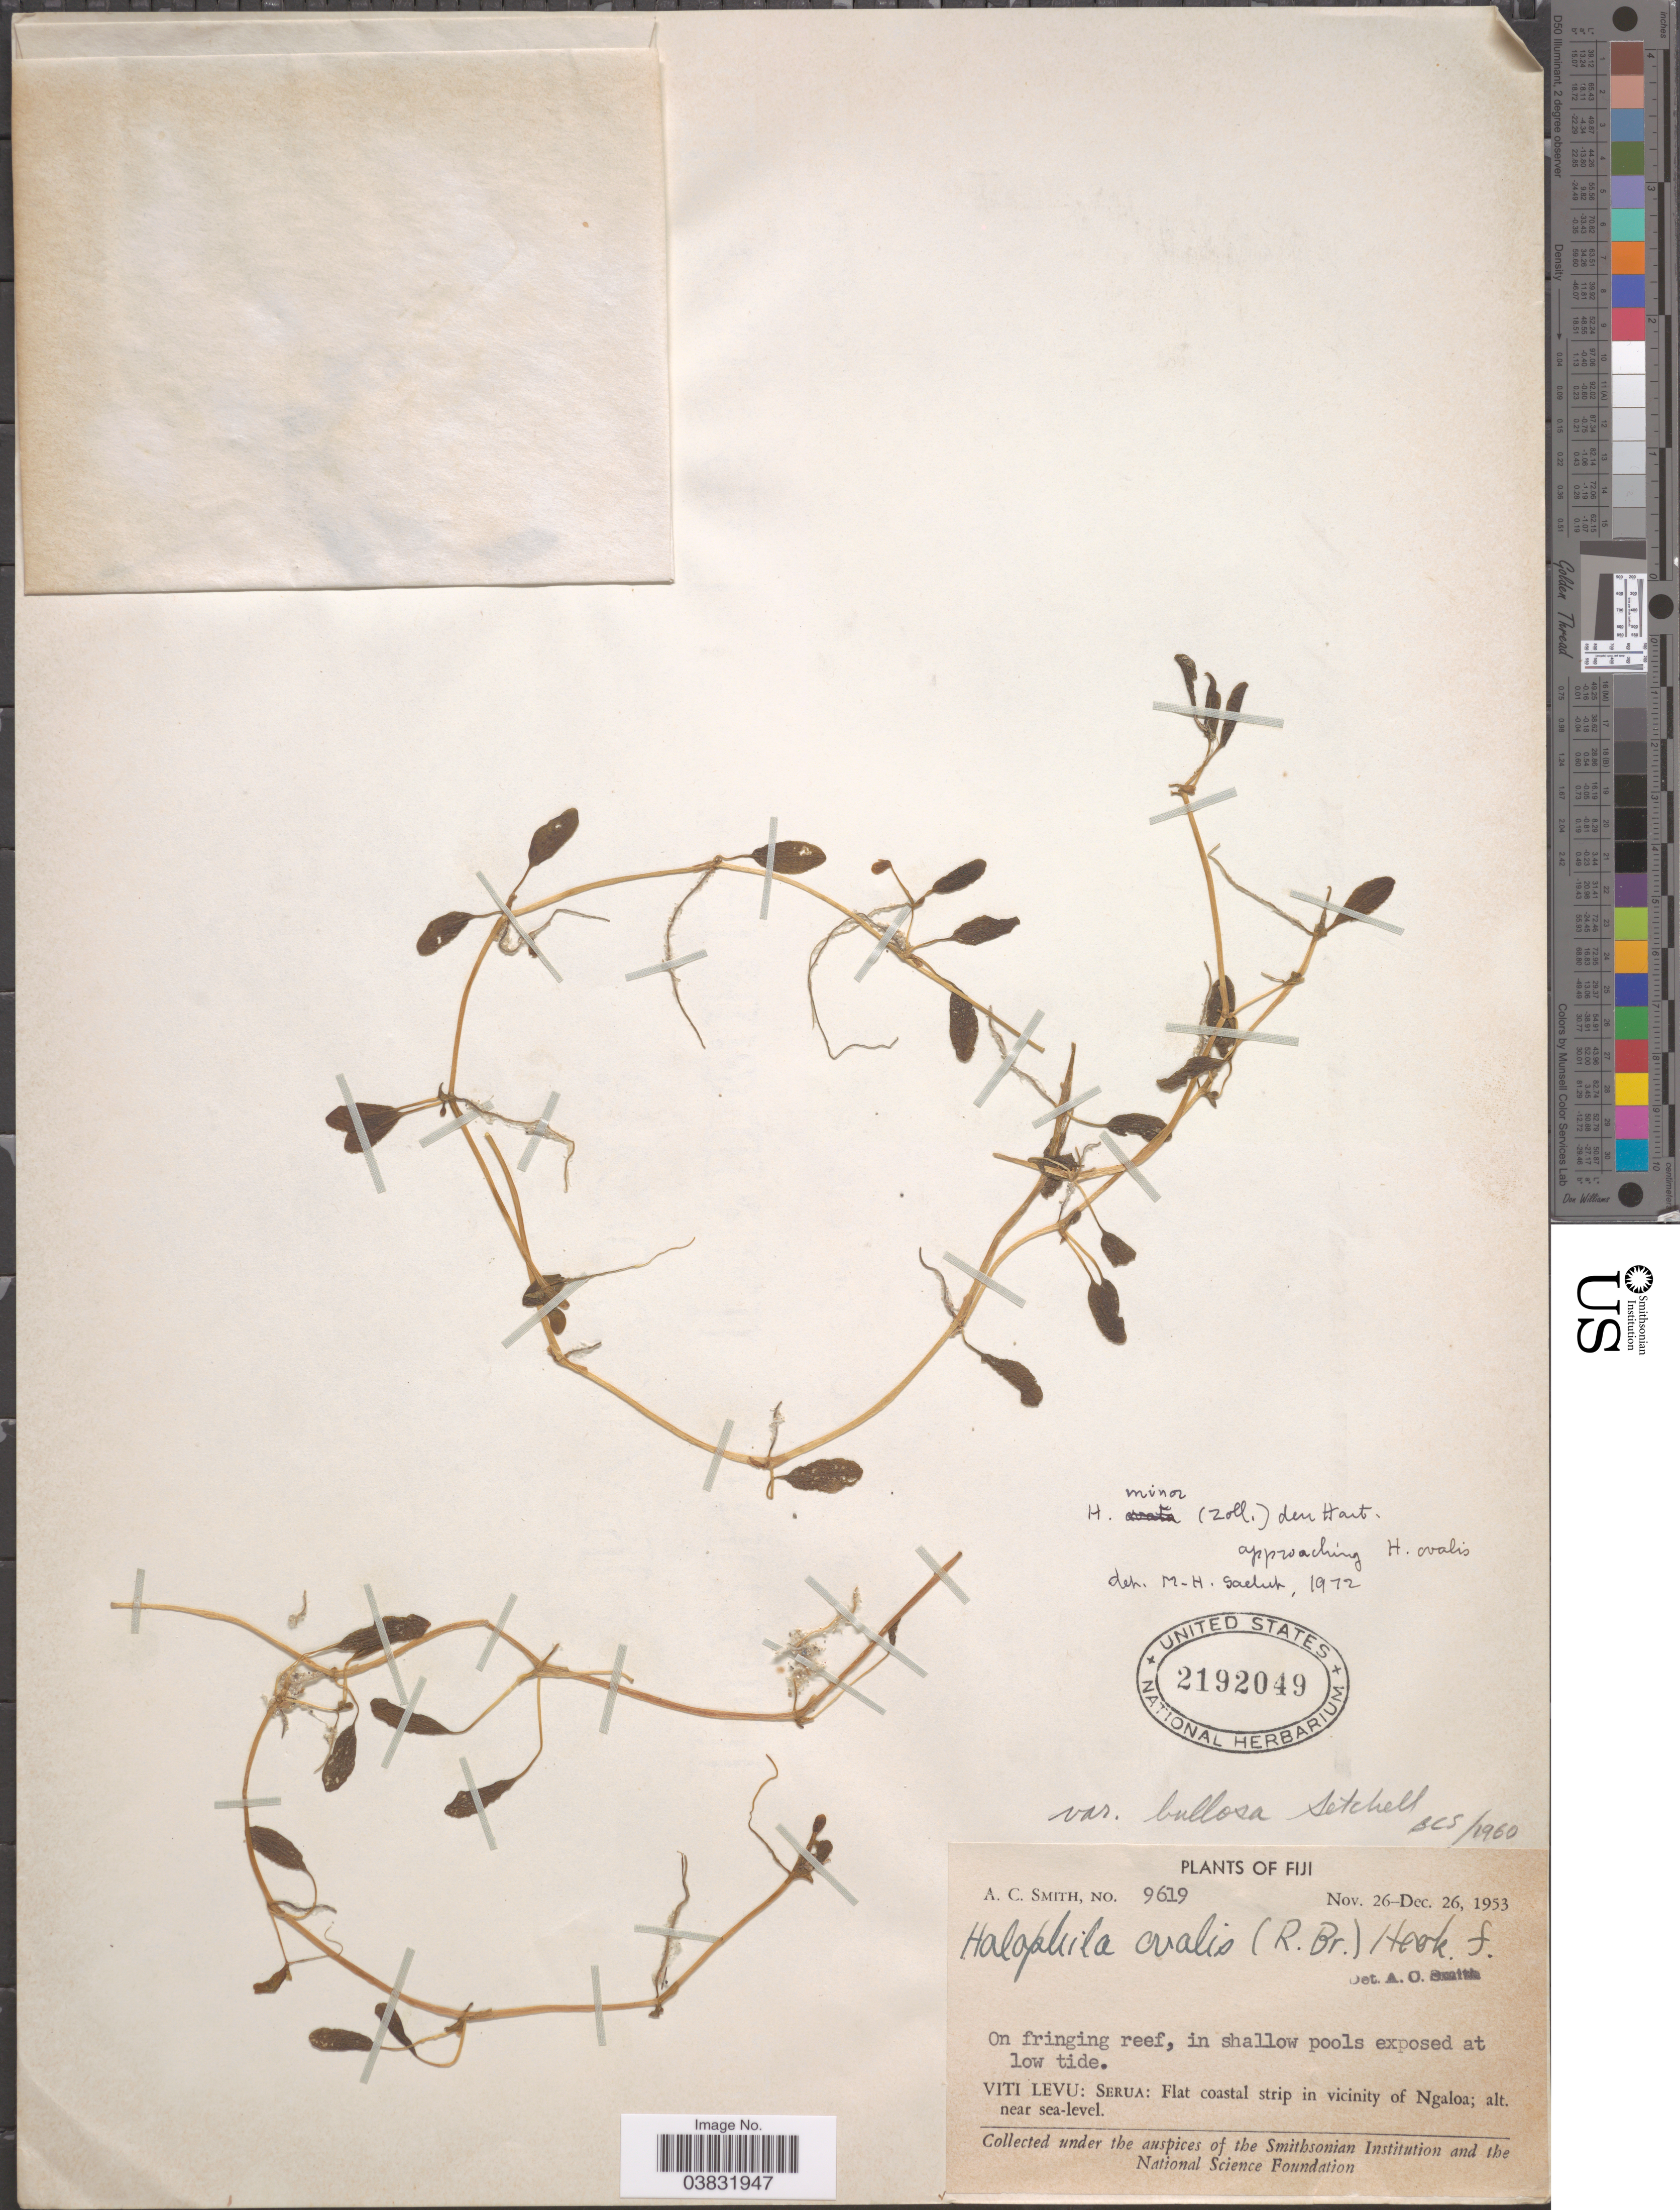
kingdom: Plantae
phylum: Tracheophyta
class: Liliopsida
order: Alismatales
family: Hydrocharitaceae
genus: Halophila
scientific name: Halophila minor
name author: (Zoll.) Hartog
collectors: A. C. Smith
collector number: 9619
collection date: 1953-11-26/1953-12-26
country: Fiji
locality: Viti Levu: Serua: Flat coastal strip in vicinity of Ngaloa.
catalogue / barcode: US 2192049